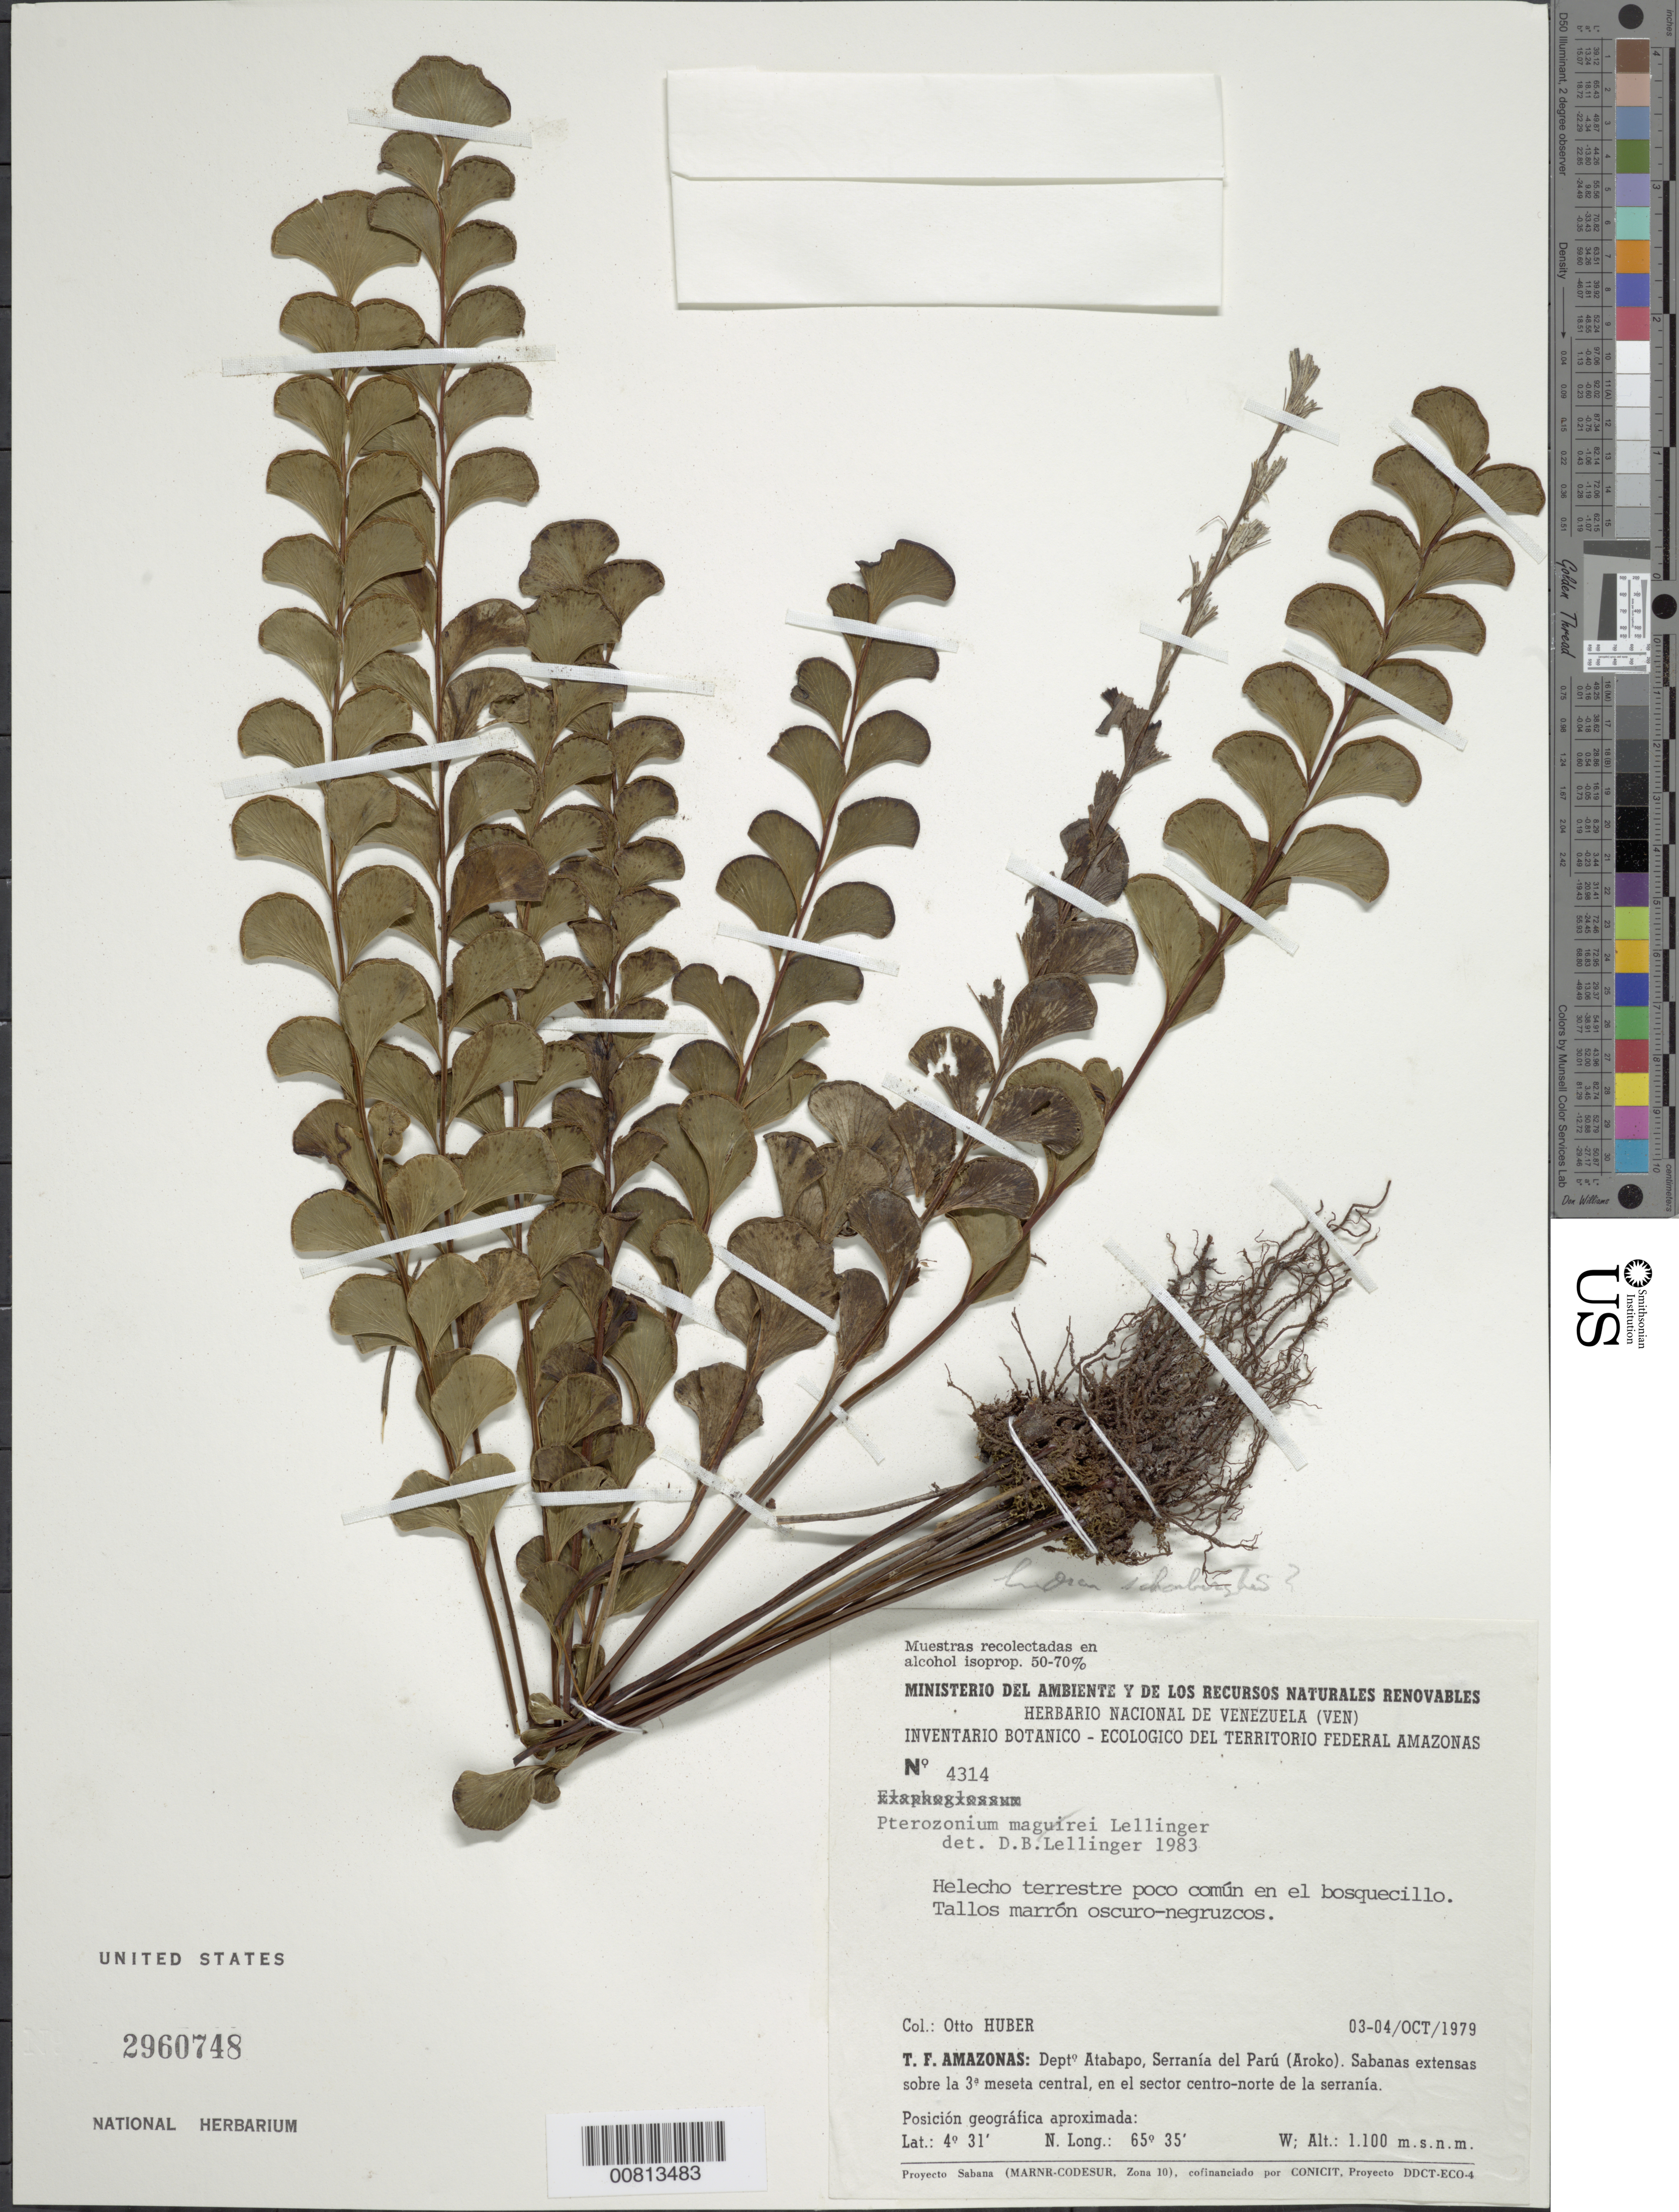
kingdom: Plantae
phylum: Tracheophyta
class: Polypodiopsida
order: Polypodiales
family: Lindsaeaceae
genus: Lindsaea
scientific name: Lindsaea schomburgkii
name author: Klotzsch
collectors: O. Huber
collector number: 4314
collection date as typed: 3-Oct-79 to 4-Oct-79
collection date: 1979-10-03/1979-10-04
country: Venezuela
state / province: Amazonas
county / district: Atabapo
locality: Serranía del Parú (Aroko)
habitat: Bosquecillo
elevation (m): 1100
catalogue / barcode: US 2960748